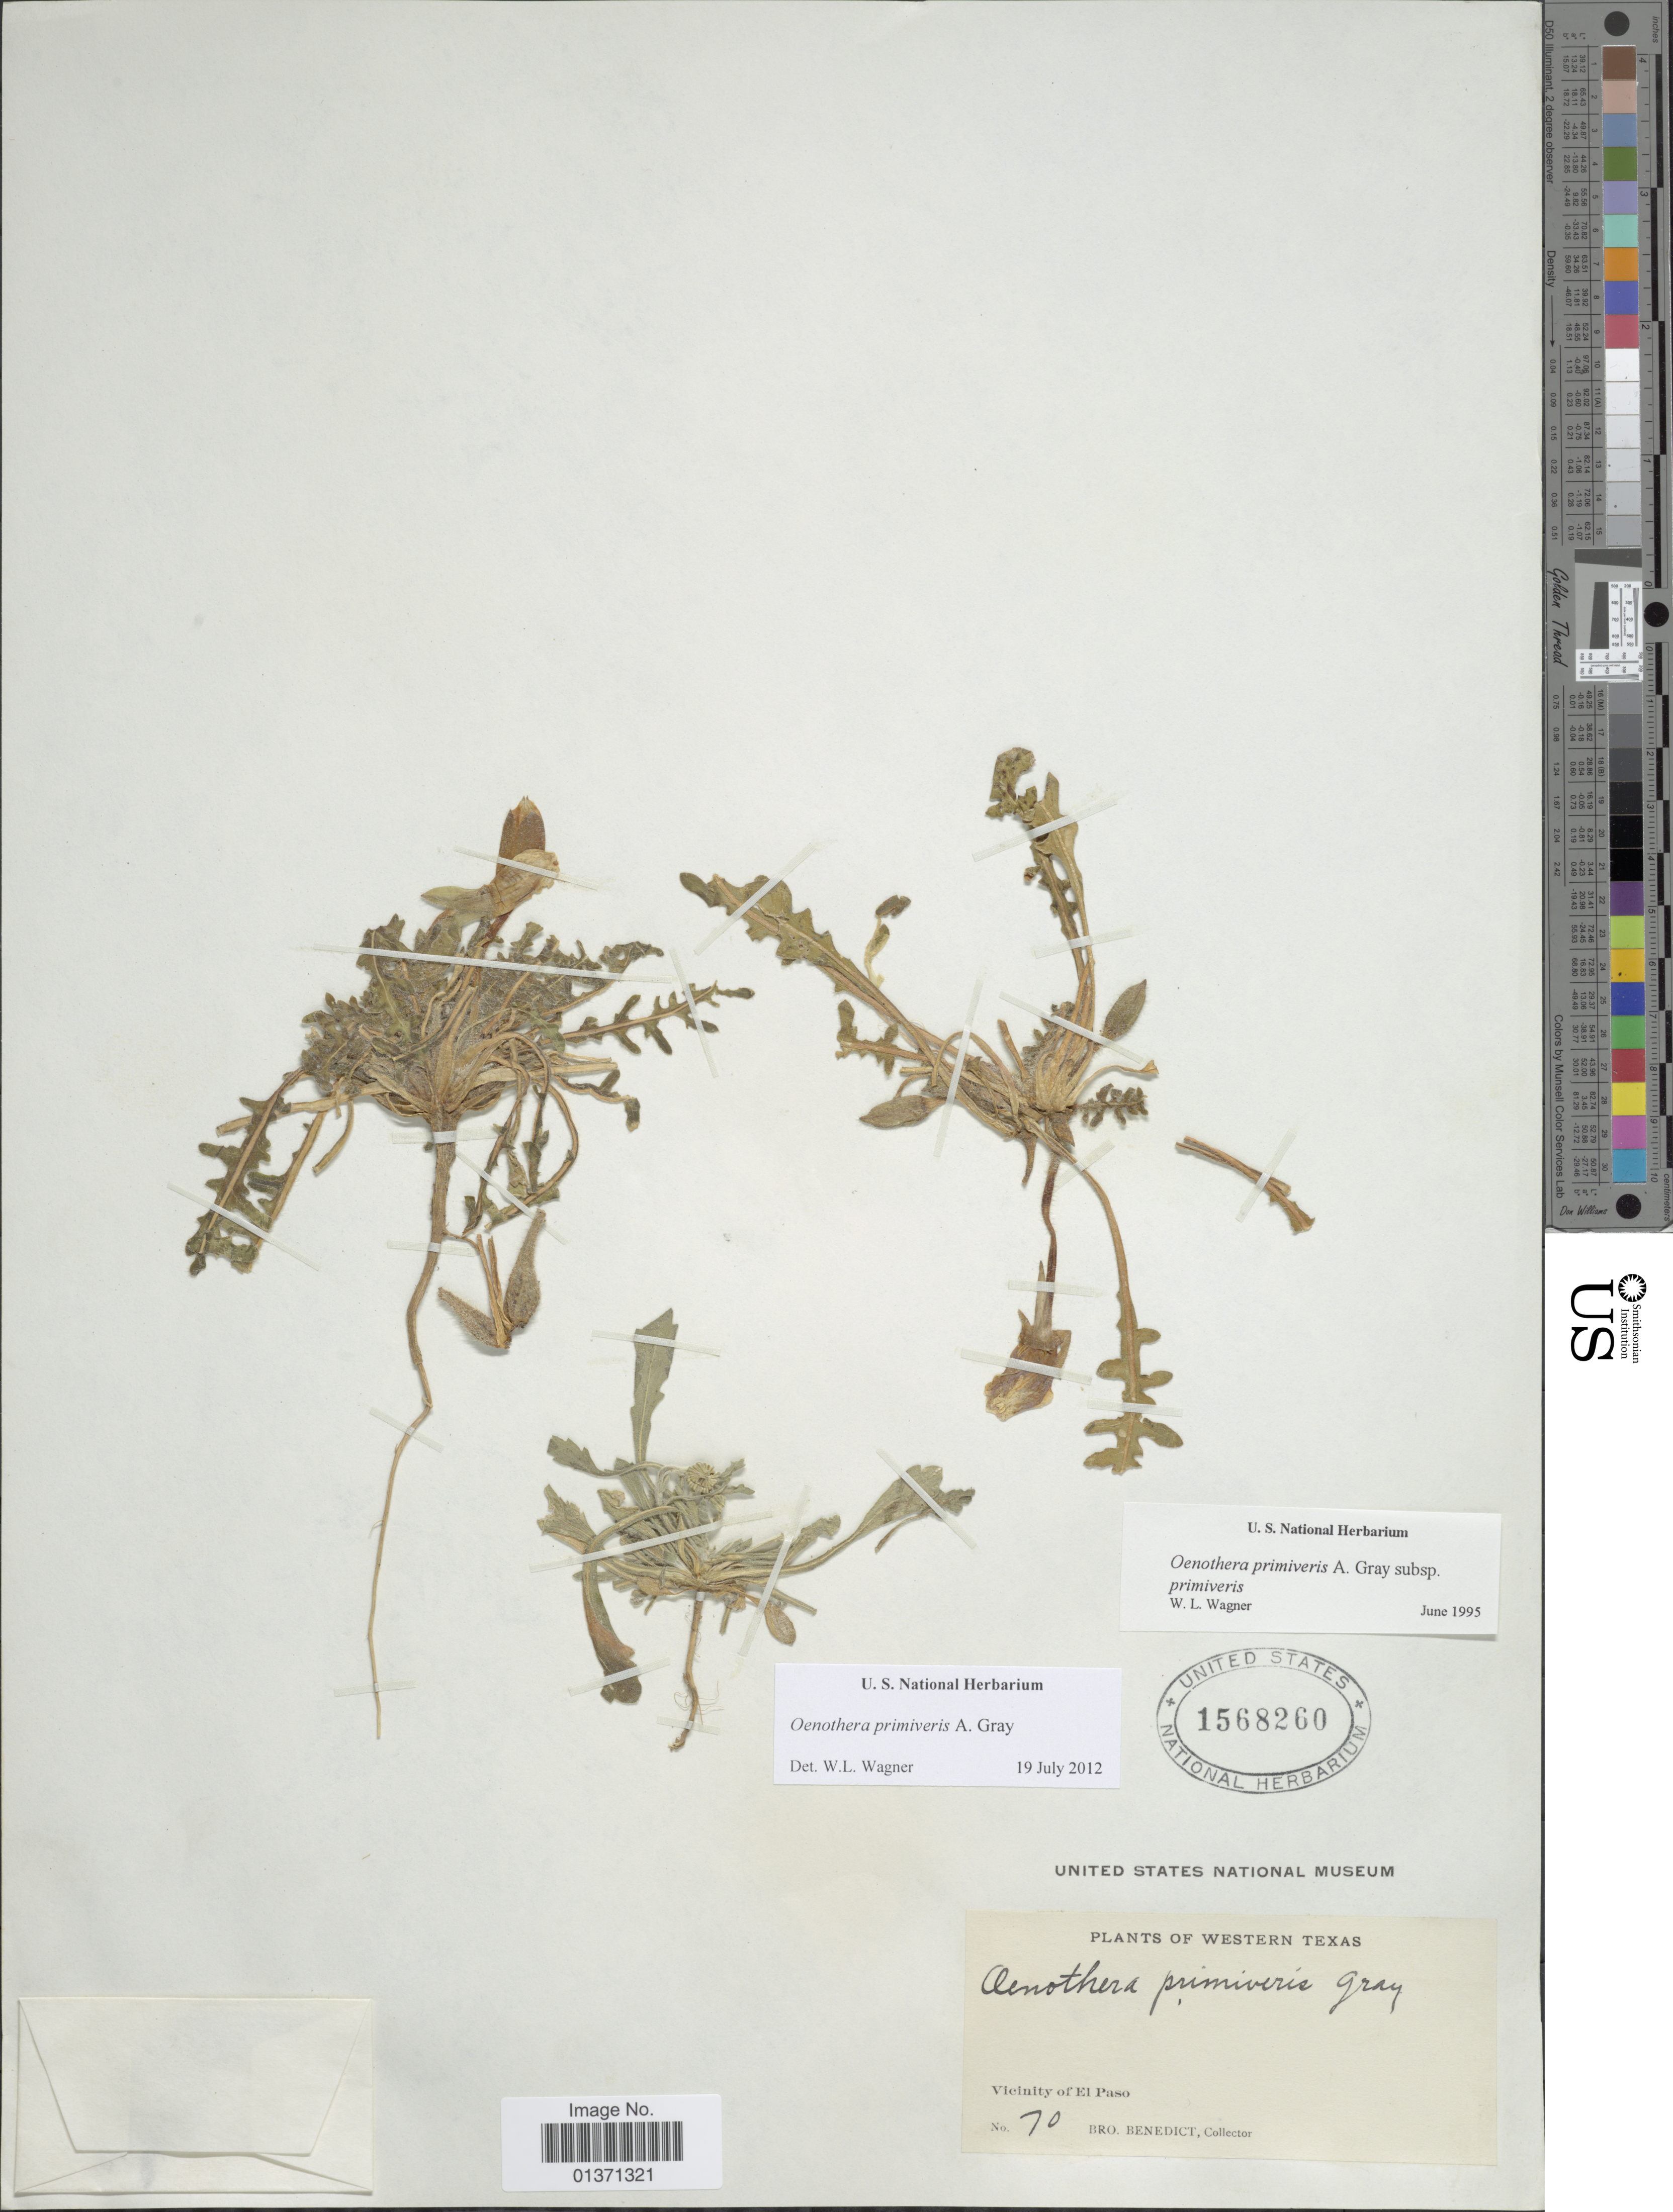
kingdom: Plantae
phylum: Tracheophyta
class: Magnoliopsida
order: Myrtales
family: Onagraceae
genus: Oenothera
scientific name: Oenothera primiveris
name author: A. Gray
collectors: Bro. Benedict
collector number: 70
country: United States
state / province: Texas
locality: Western Texas, Vicinity of El Paso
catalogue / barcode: US 1568260